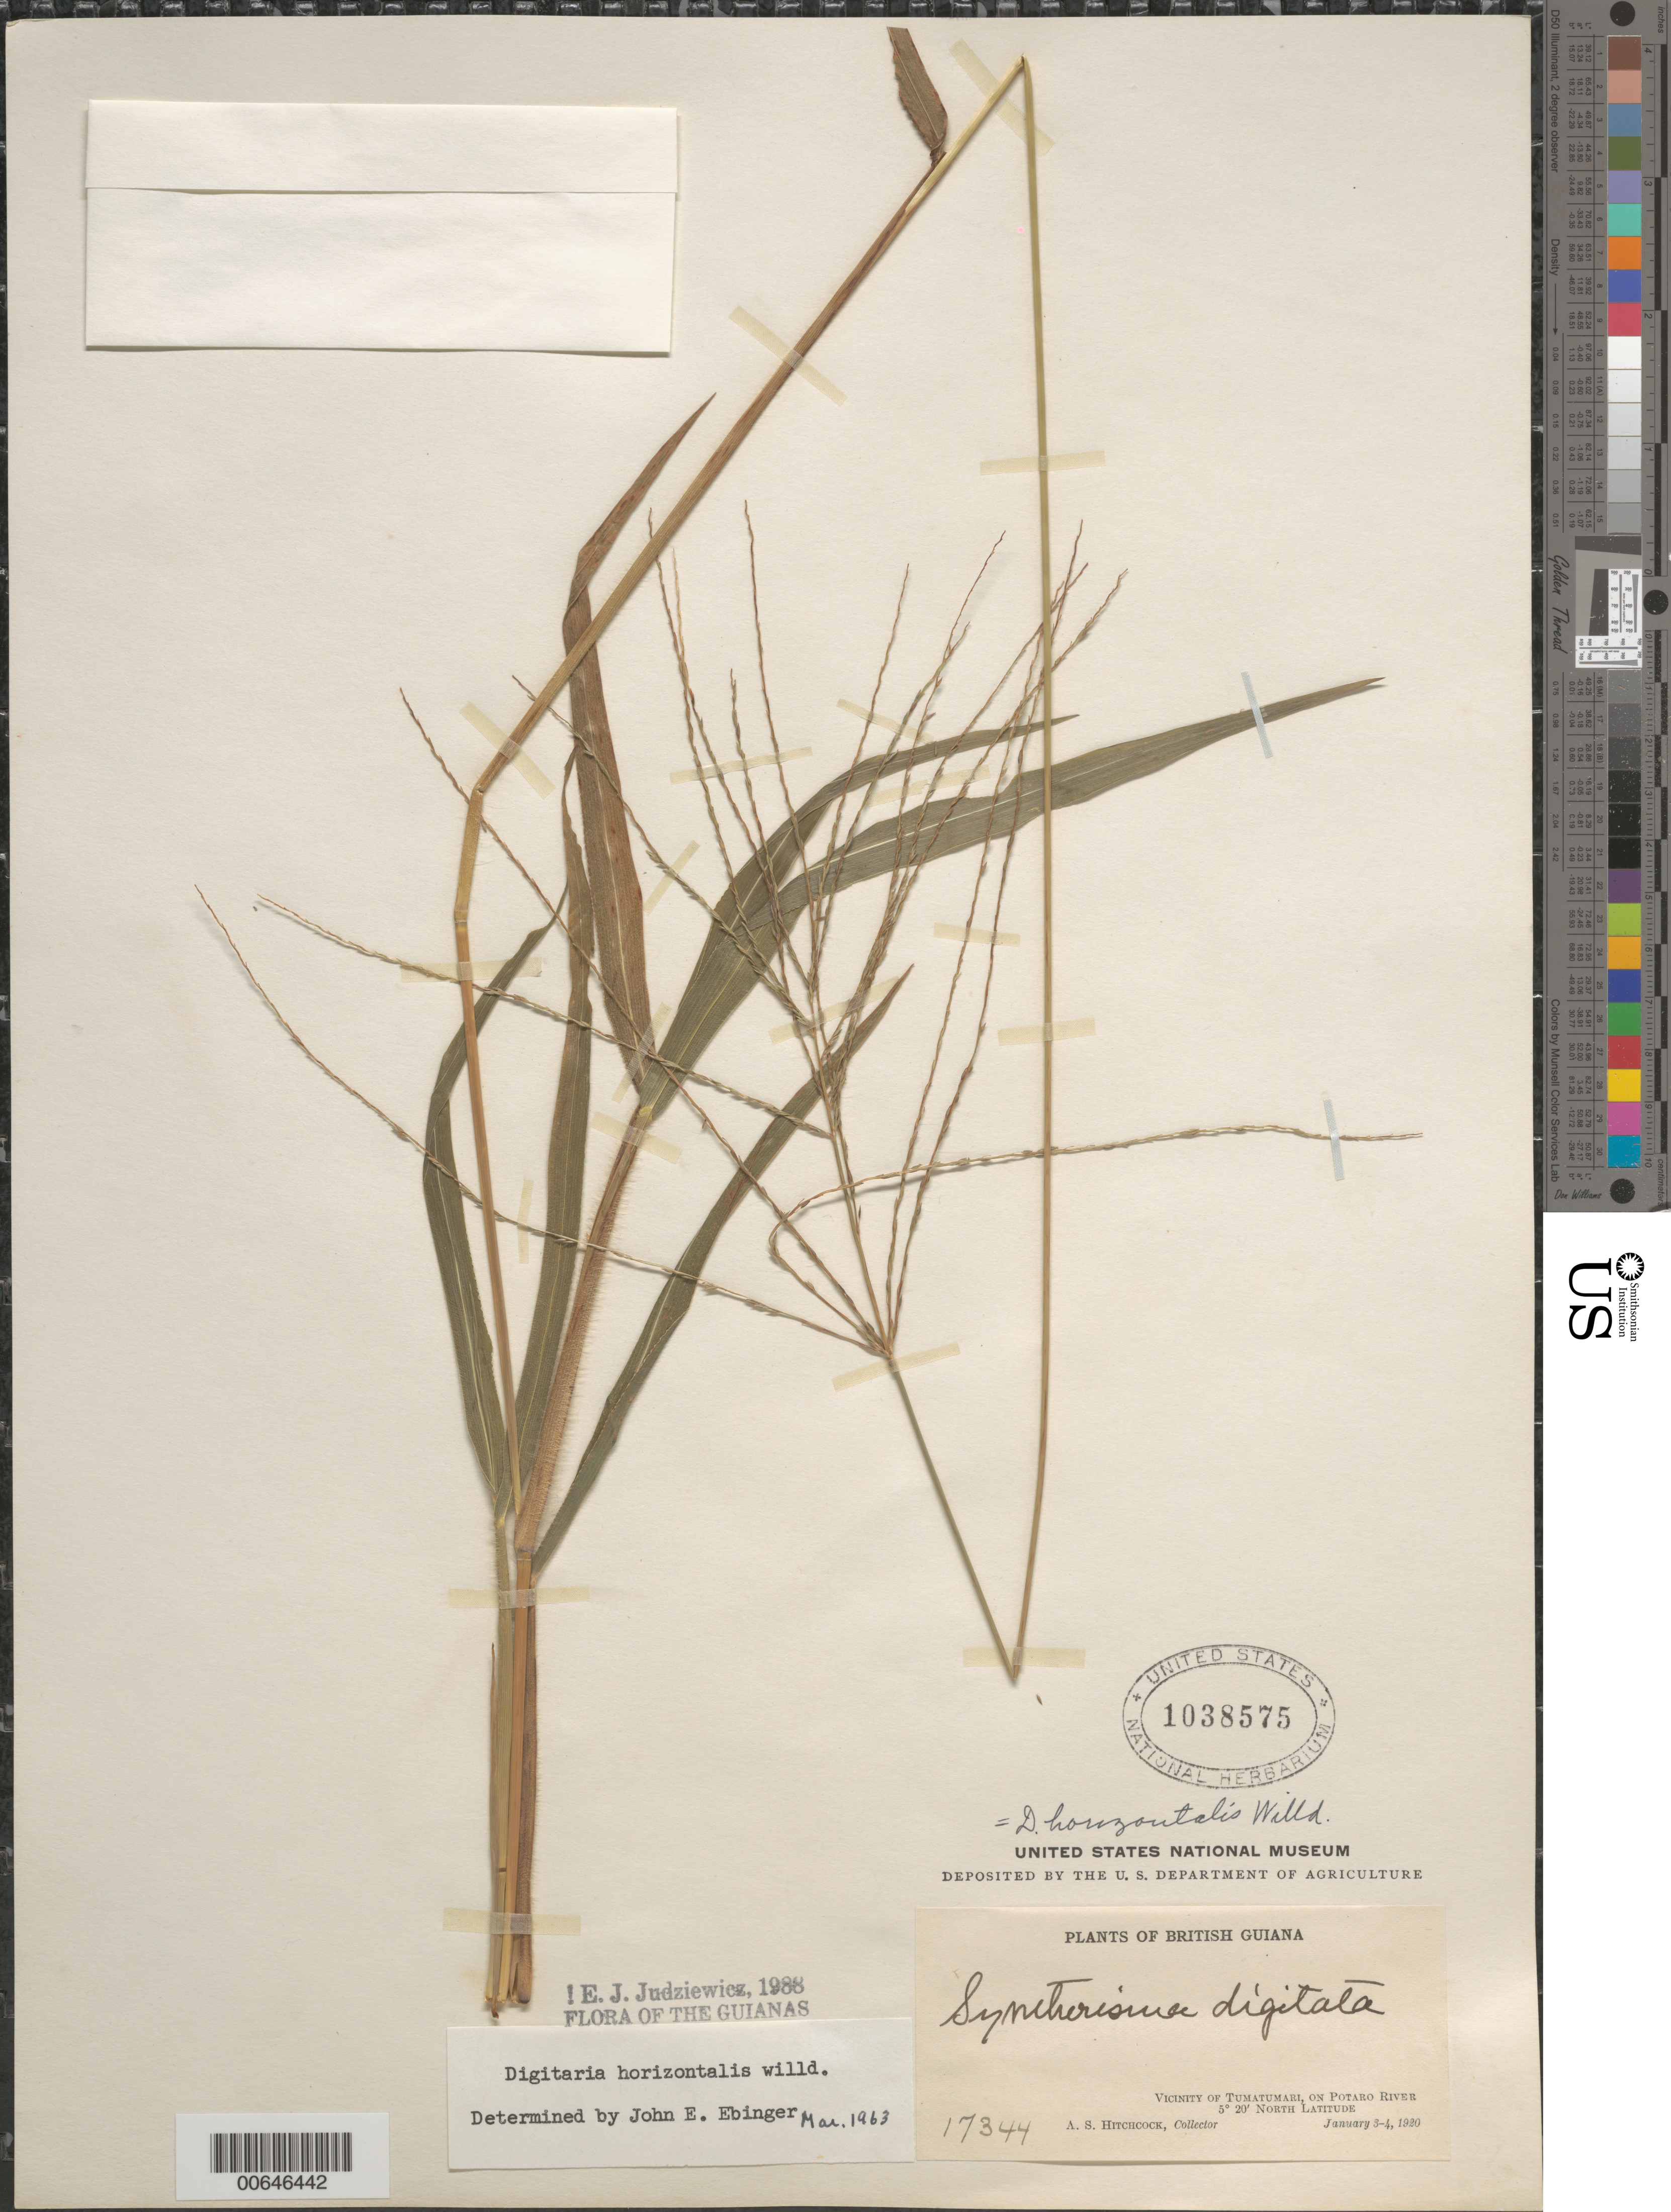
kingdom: Plantae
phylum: Tracheophyta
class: Liliopsida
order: Poales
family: Poaceae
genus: Digitaria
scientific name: Digitaria horizontalis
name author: Willd.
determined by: Judziewicz, E. J.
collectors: A. S. Hitchcock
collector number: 17344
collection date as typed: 3-Jan-20 to 5-Jan-20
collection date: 1920-01-03/1920-01-05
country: Guyana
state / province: Potaro-Siparuni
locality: Tumatumari Village, Potaro R.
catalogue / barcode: US 1038575